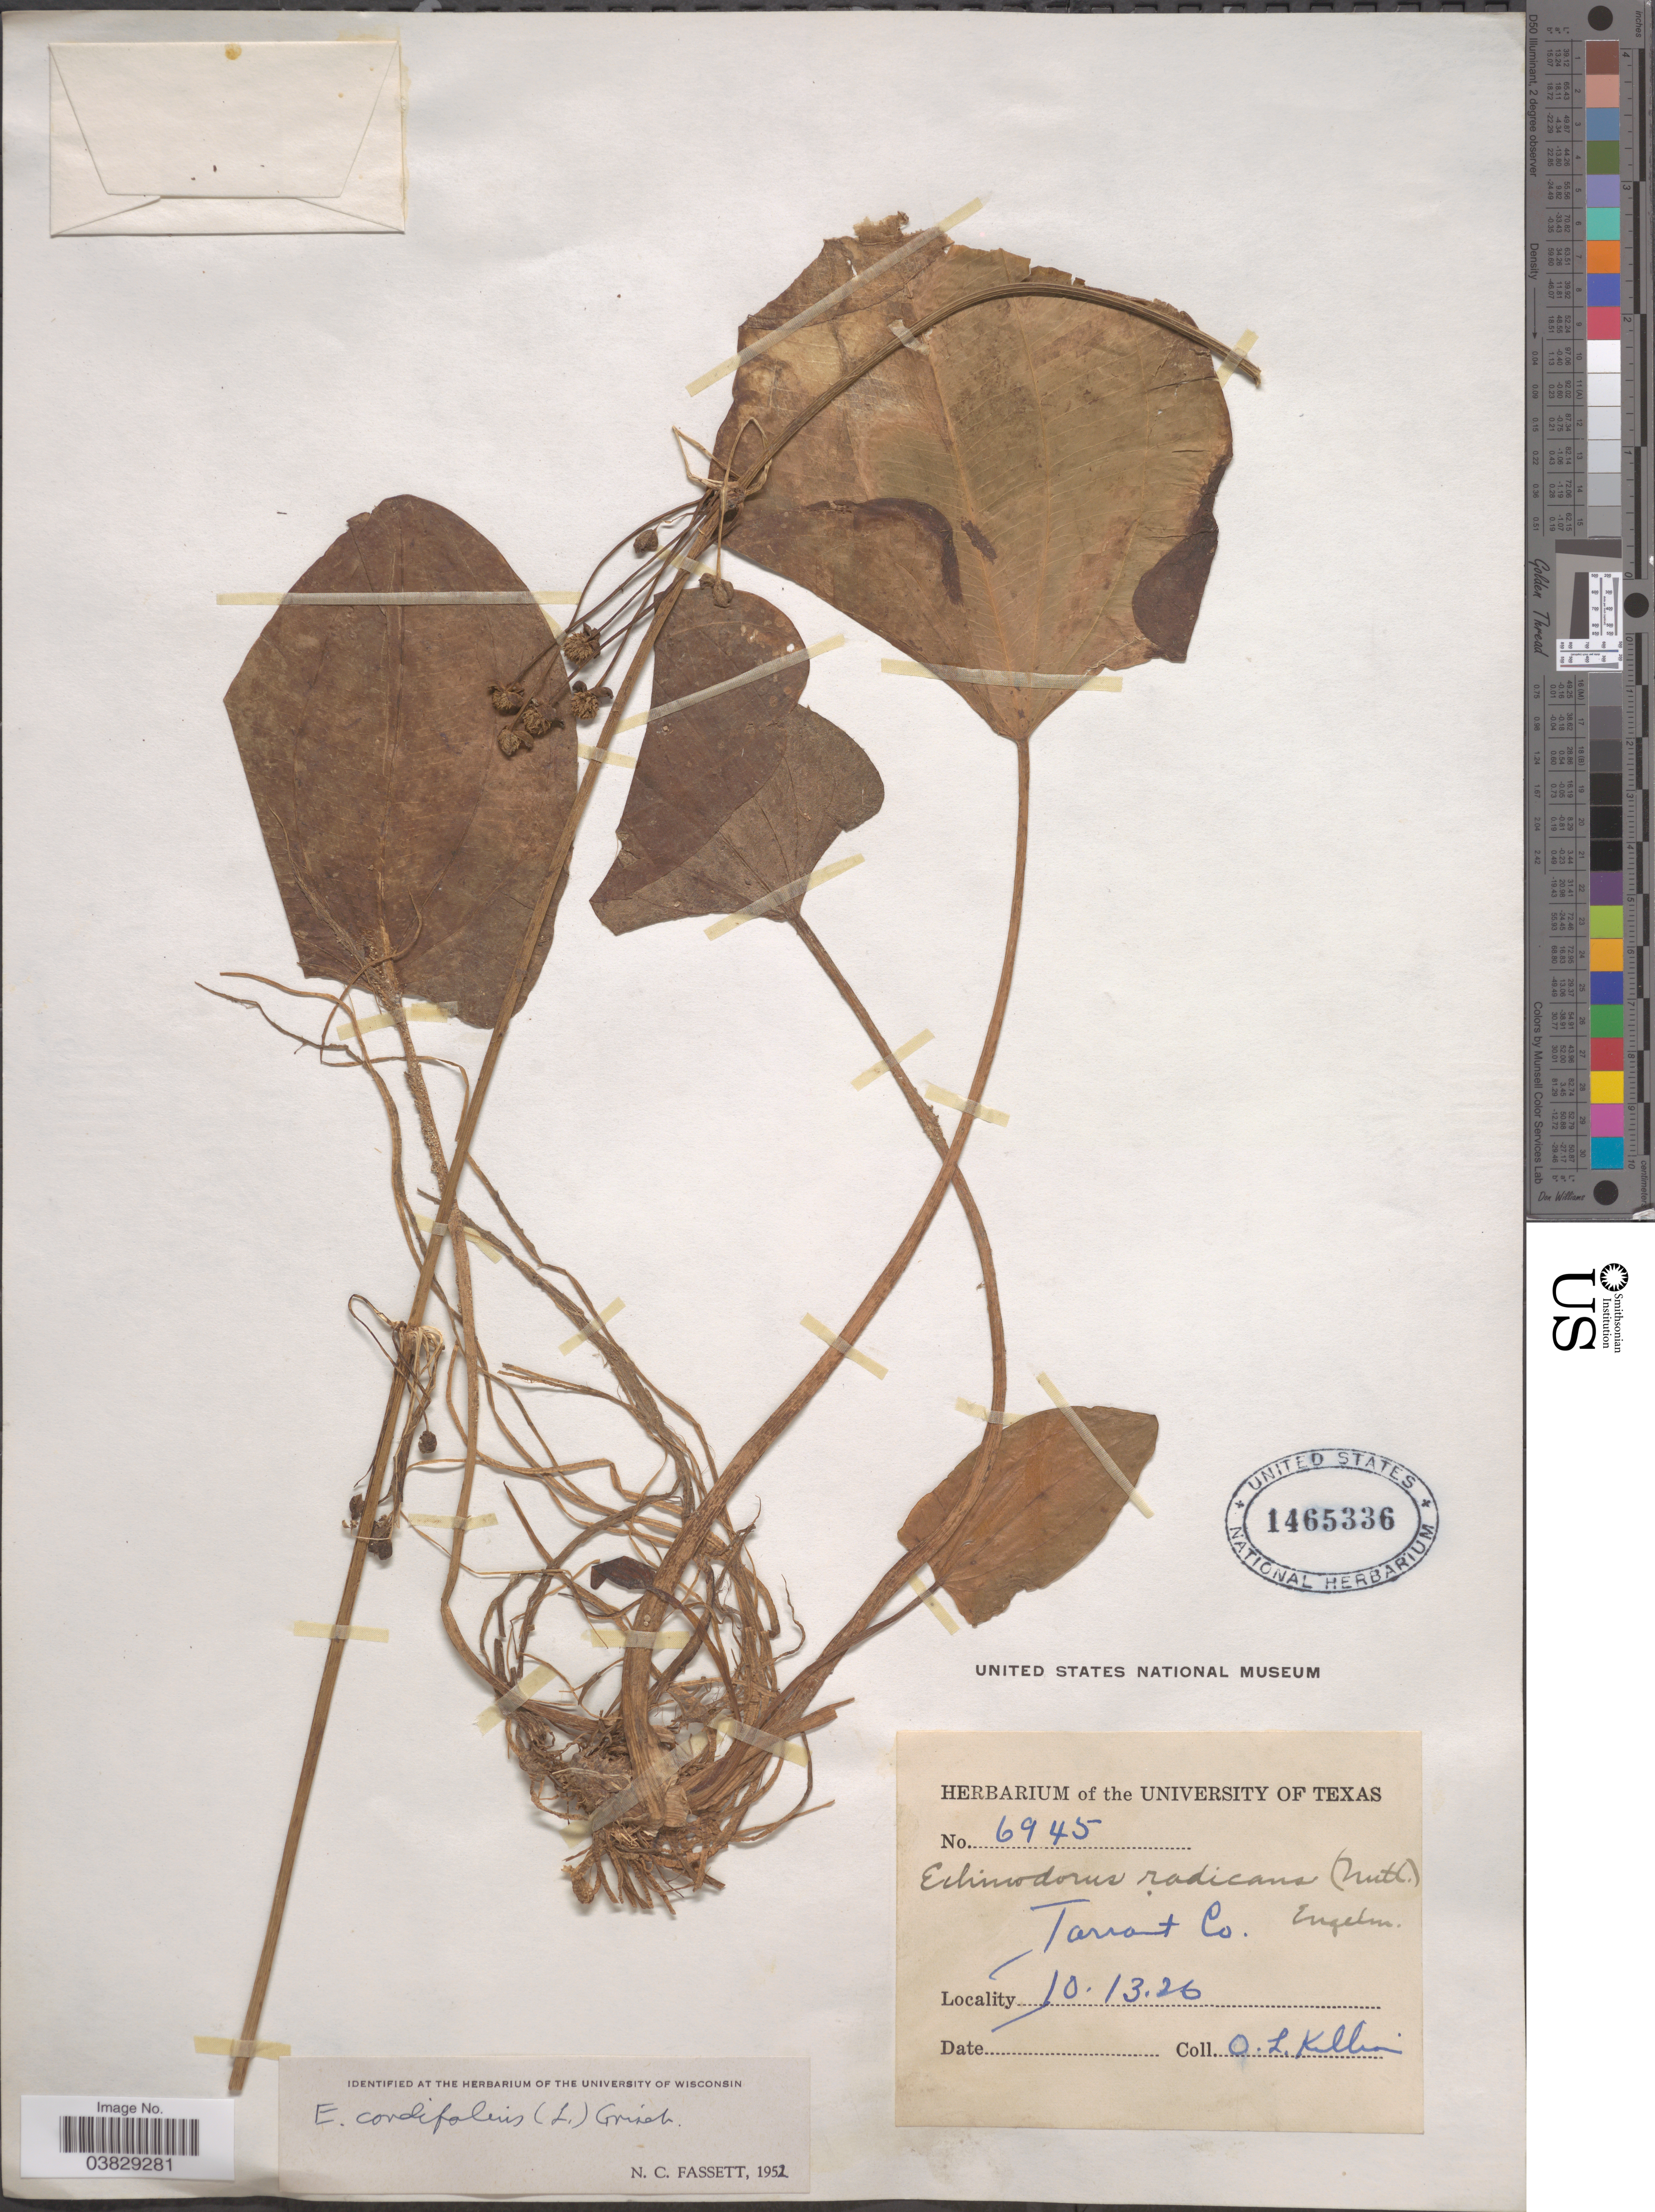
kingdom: Plantae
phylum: Tracheophyta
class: Liliopsida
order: Alismatales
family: Alismataceae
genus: Echinodorus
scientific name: Echinodorus cordifolius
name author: (L.) Griseb.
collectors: O. Kellian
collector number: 6945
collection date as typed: Transcribed d/m/y: 13/10/26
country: United States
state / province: Texas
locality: Tarrant Co.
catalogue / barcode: US 1465336